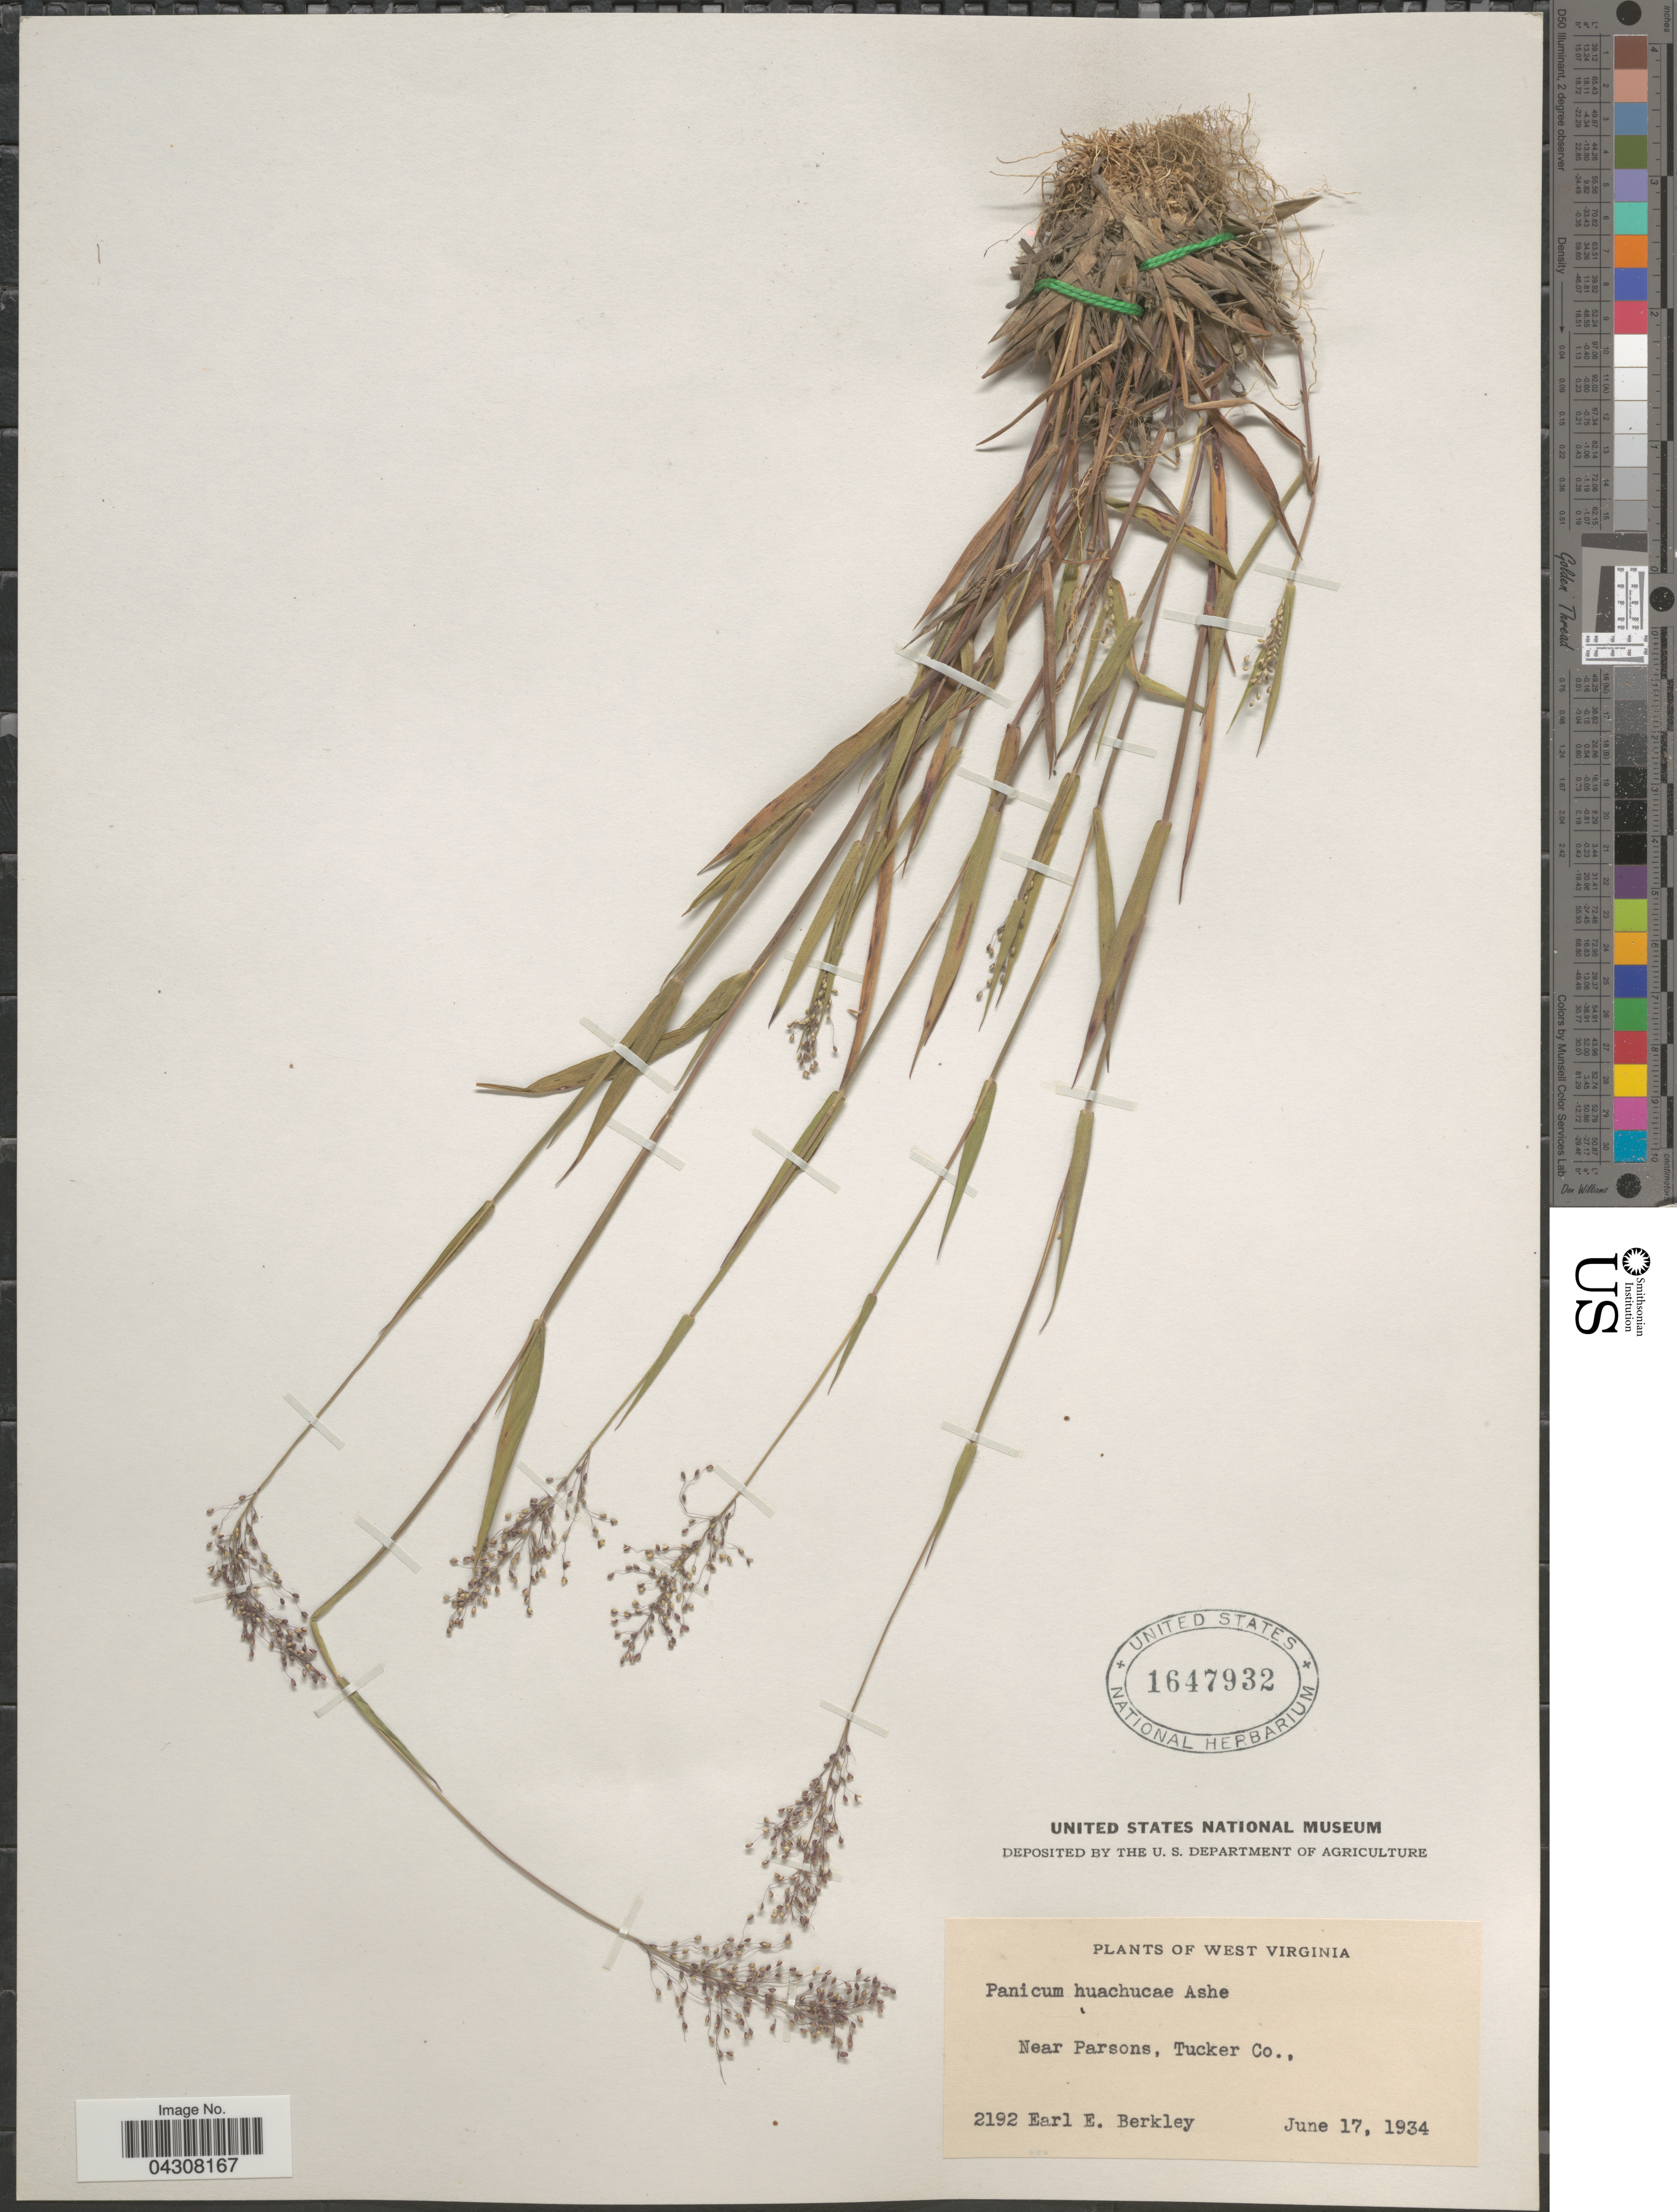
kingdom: Plantae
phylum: Tracheophyta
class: Liliopsida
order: Poales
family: Poaceae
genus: Dichanthelium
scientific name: Dichanthelium acuminatum var. acuminatum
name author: (Sw.) Gould & C.A. Clark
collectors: E. Berkley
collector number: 2192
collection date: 1934-06-17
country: United States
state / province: West Virginia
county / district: Tucker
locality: Near Parsons, Tucker Co.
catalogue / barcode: US 1647932